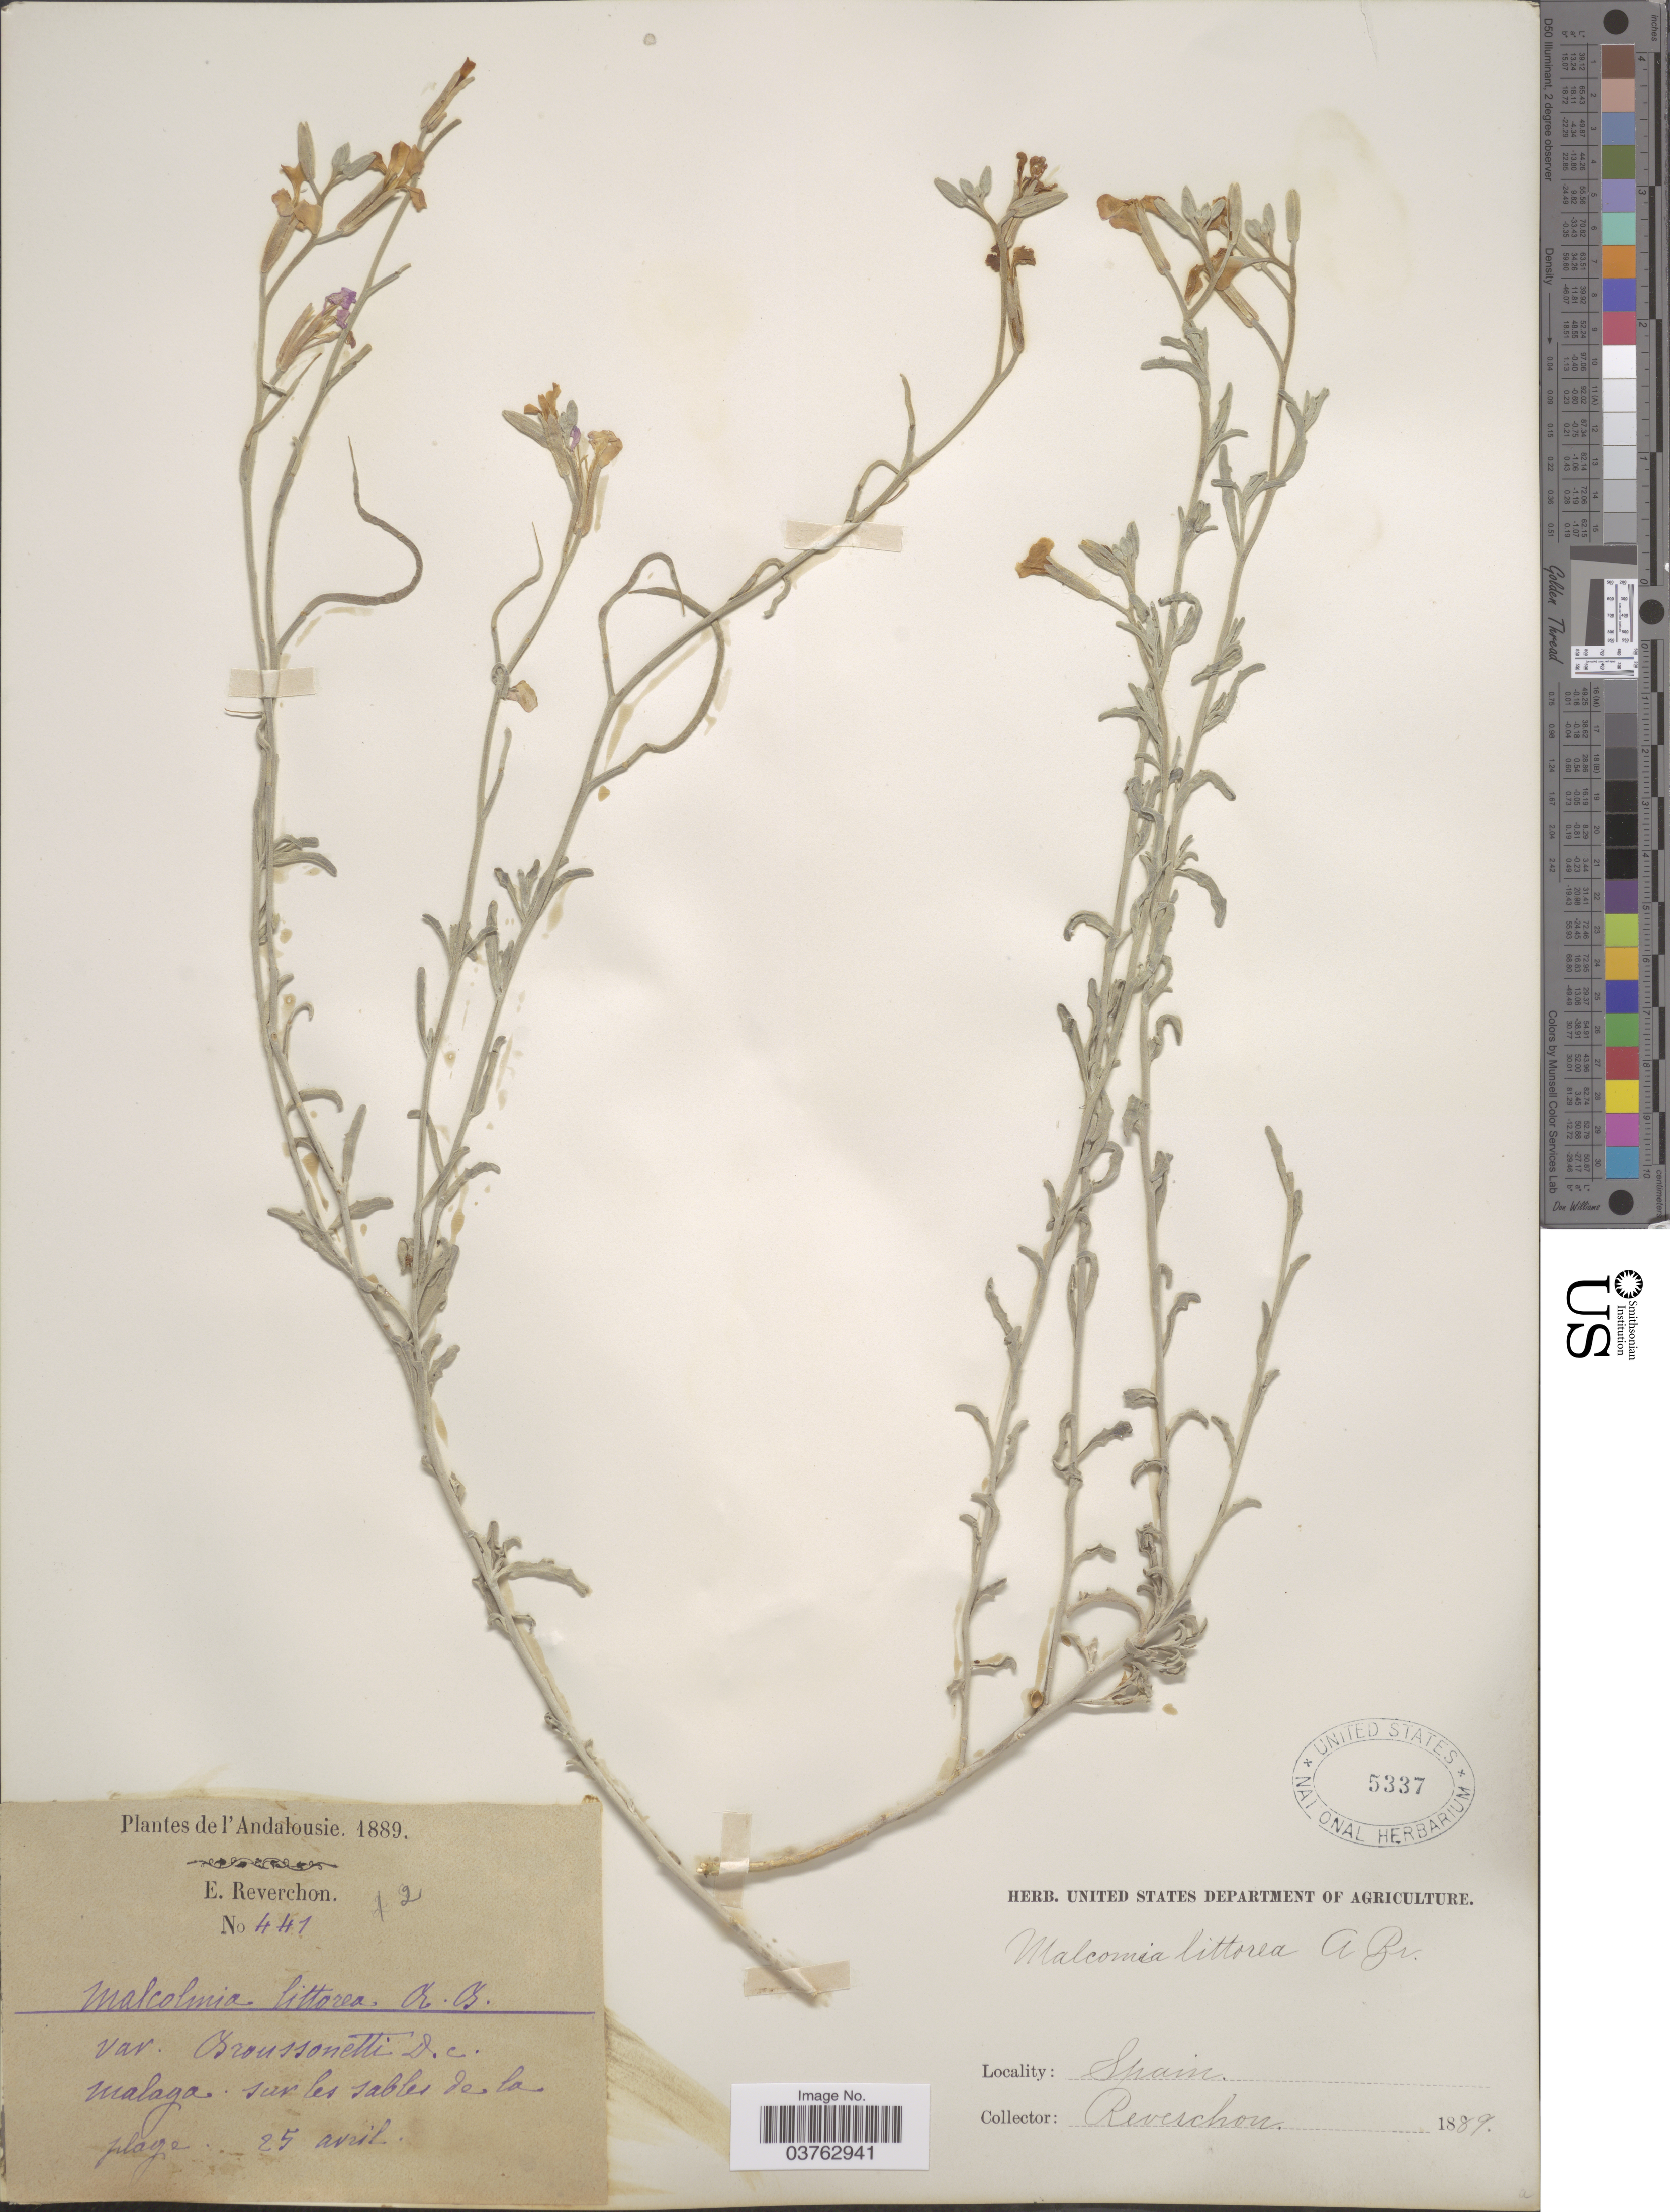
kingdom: Plantae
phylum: Tracheophyta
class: Magnoliopsida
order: Brassicales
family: Brassicaceae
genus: Malcolmia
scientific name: Malcolmia littorea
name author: (L.) W.T. Aiton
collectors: E. Reverchon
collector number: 441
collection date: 1889-04-25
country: Spain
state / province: Andalucía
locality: Andalousie. Malaga sur les sables de la plage.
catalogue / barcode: US 5337